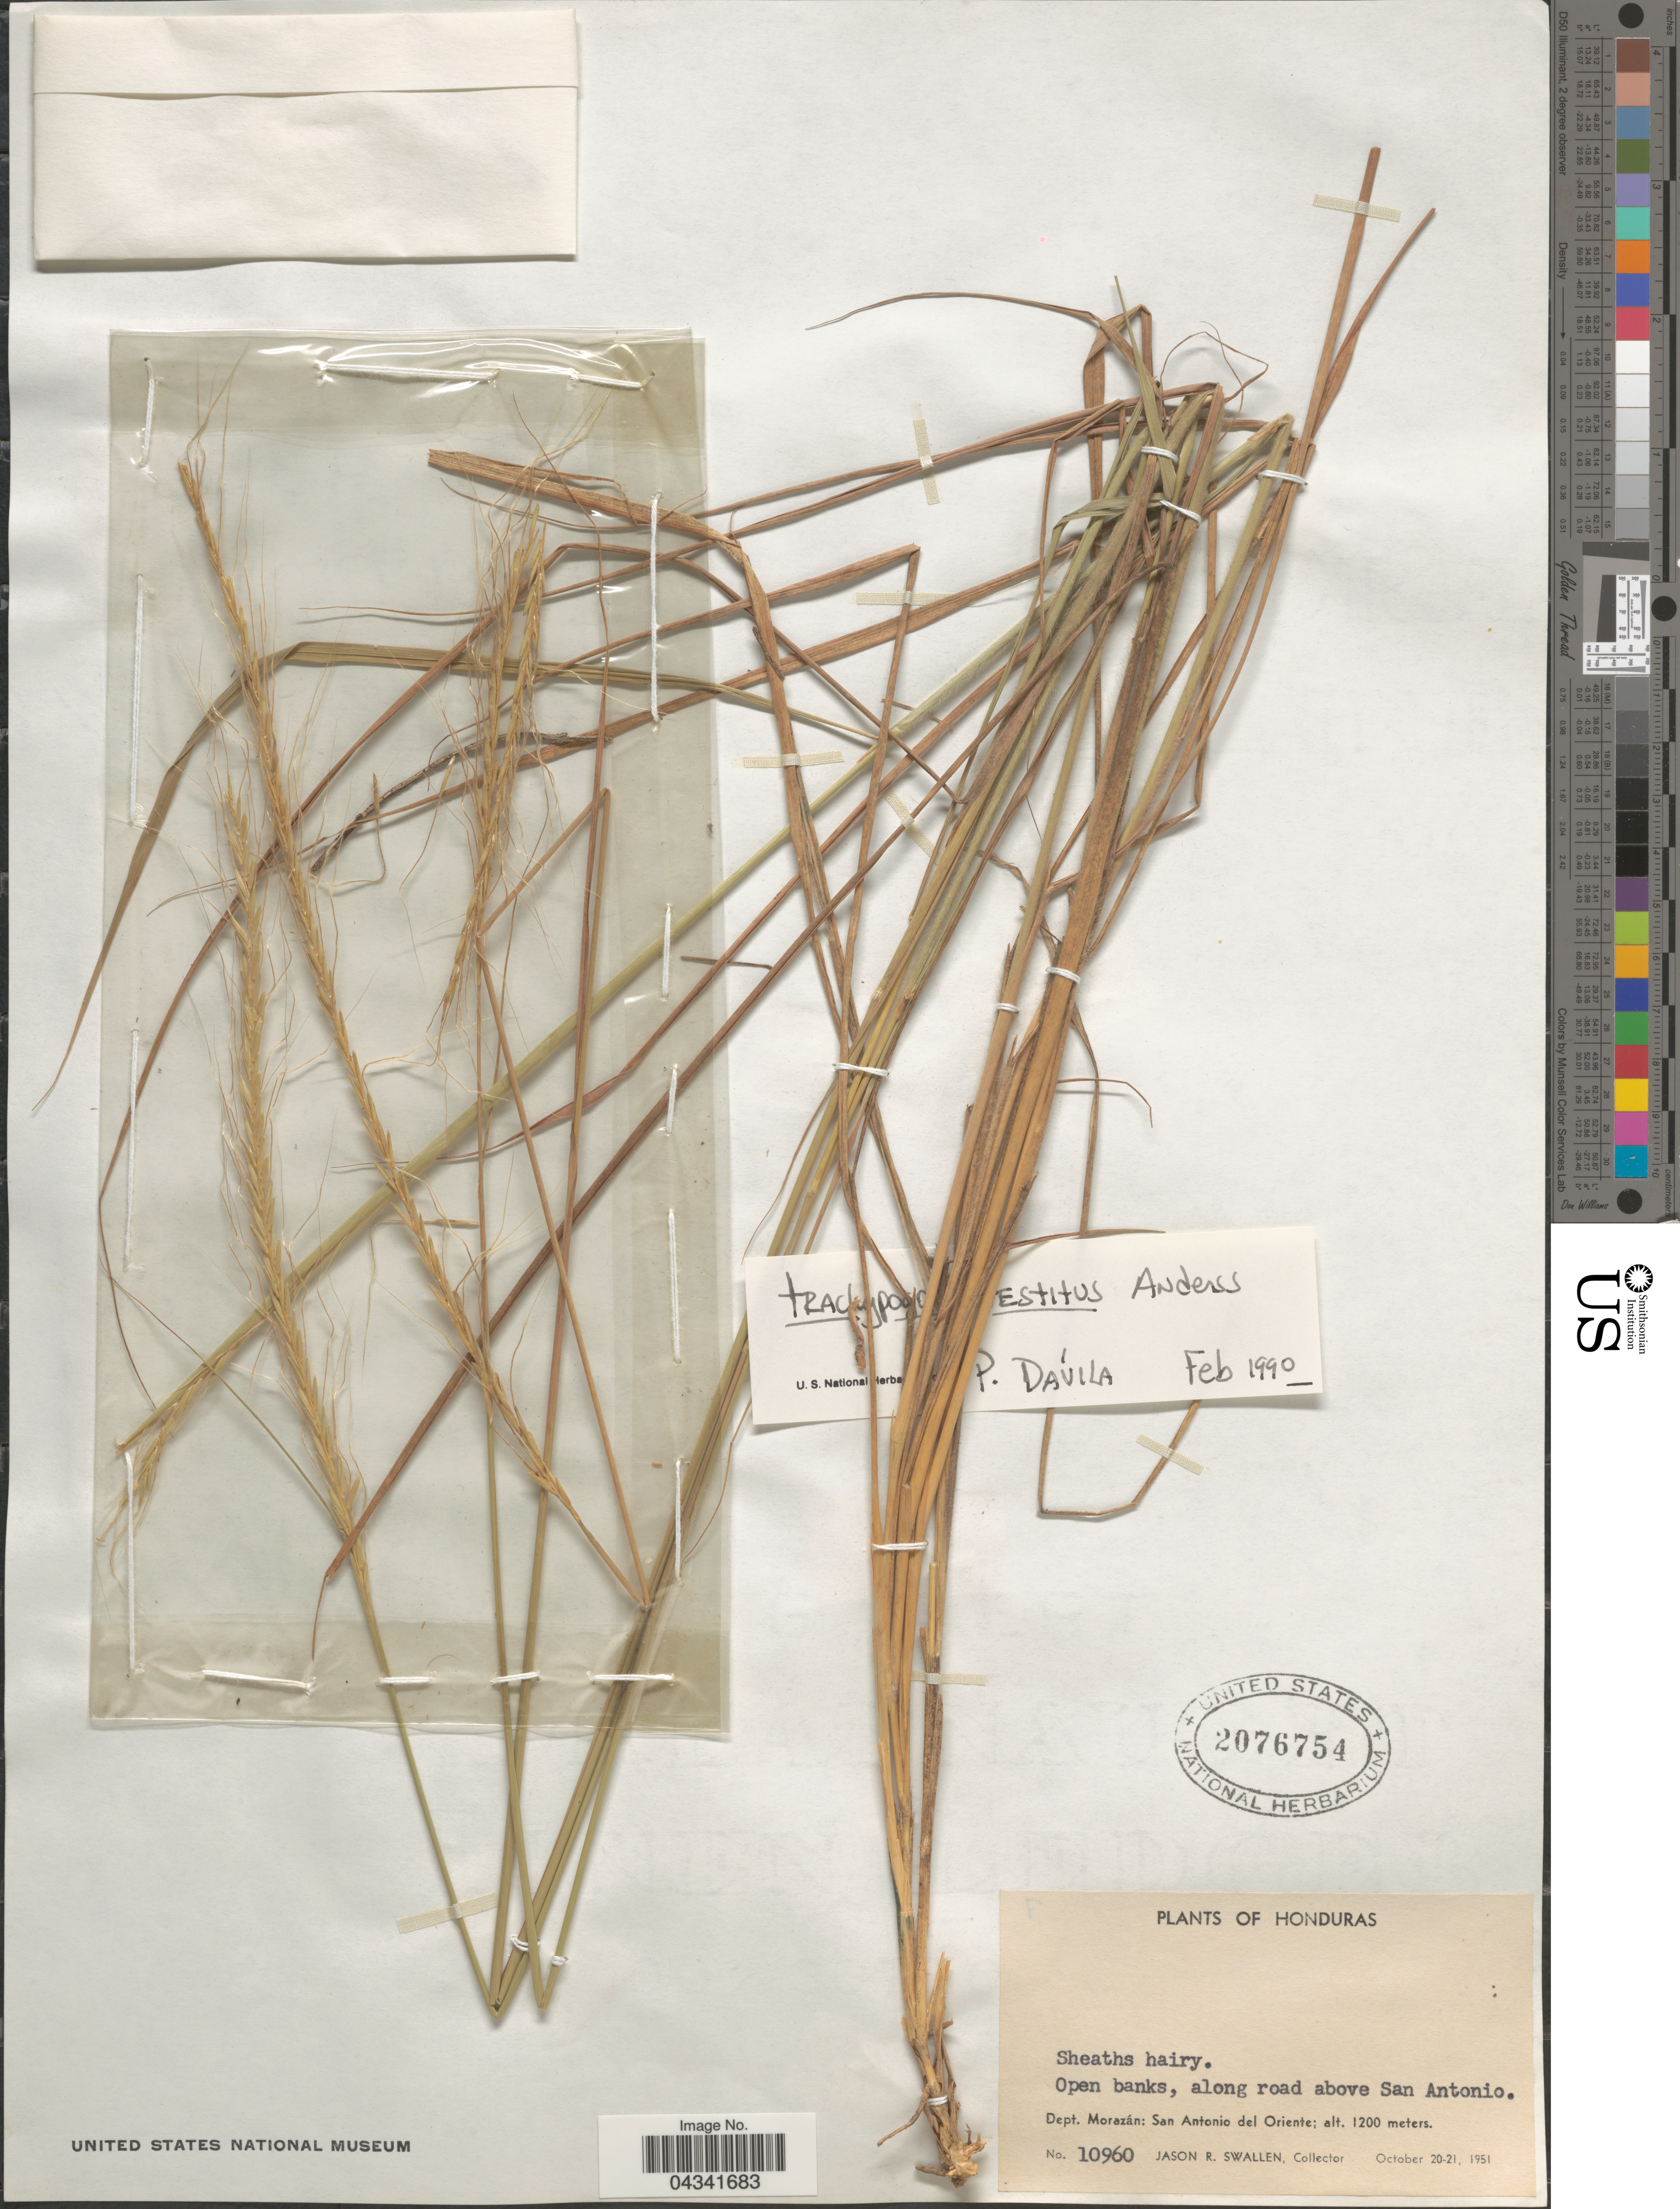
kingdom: Plantae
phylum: Tracheophyta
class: Liliopsida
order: Poales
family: Poaceae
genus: Trachypogon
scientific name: Trachypogon vestitus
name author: L. Andersson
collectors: J. R. Swallen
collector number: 10960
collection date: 1951-10-20/1951-10-21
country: Honduras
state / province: Fco. Morazán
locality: Open banks, along road above San Antonio. Dept. Morazán: San Antonio del Oriente.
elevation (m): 1200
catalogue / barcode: US 2076754